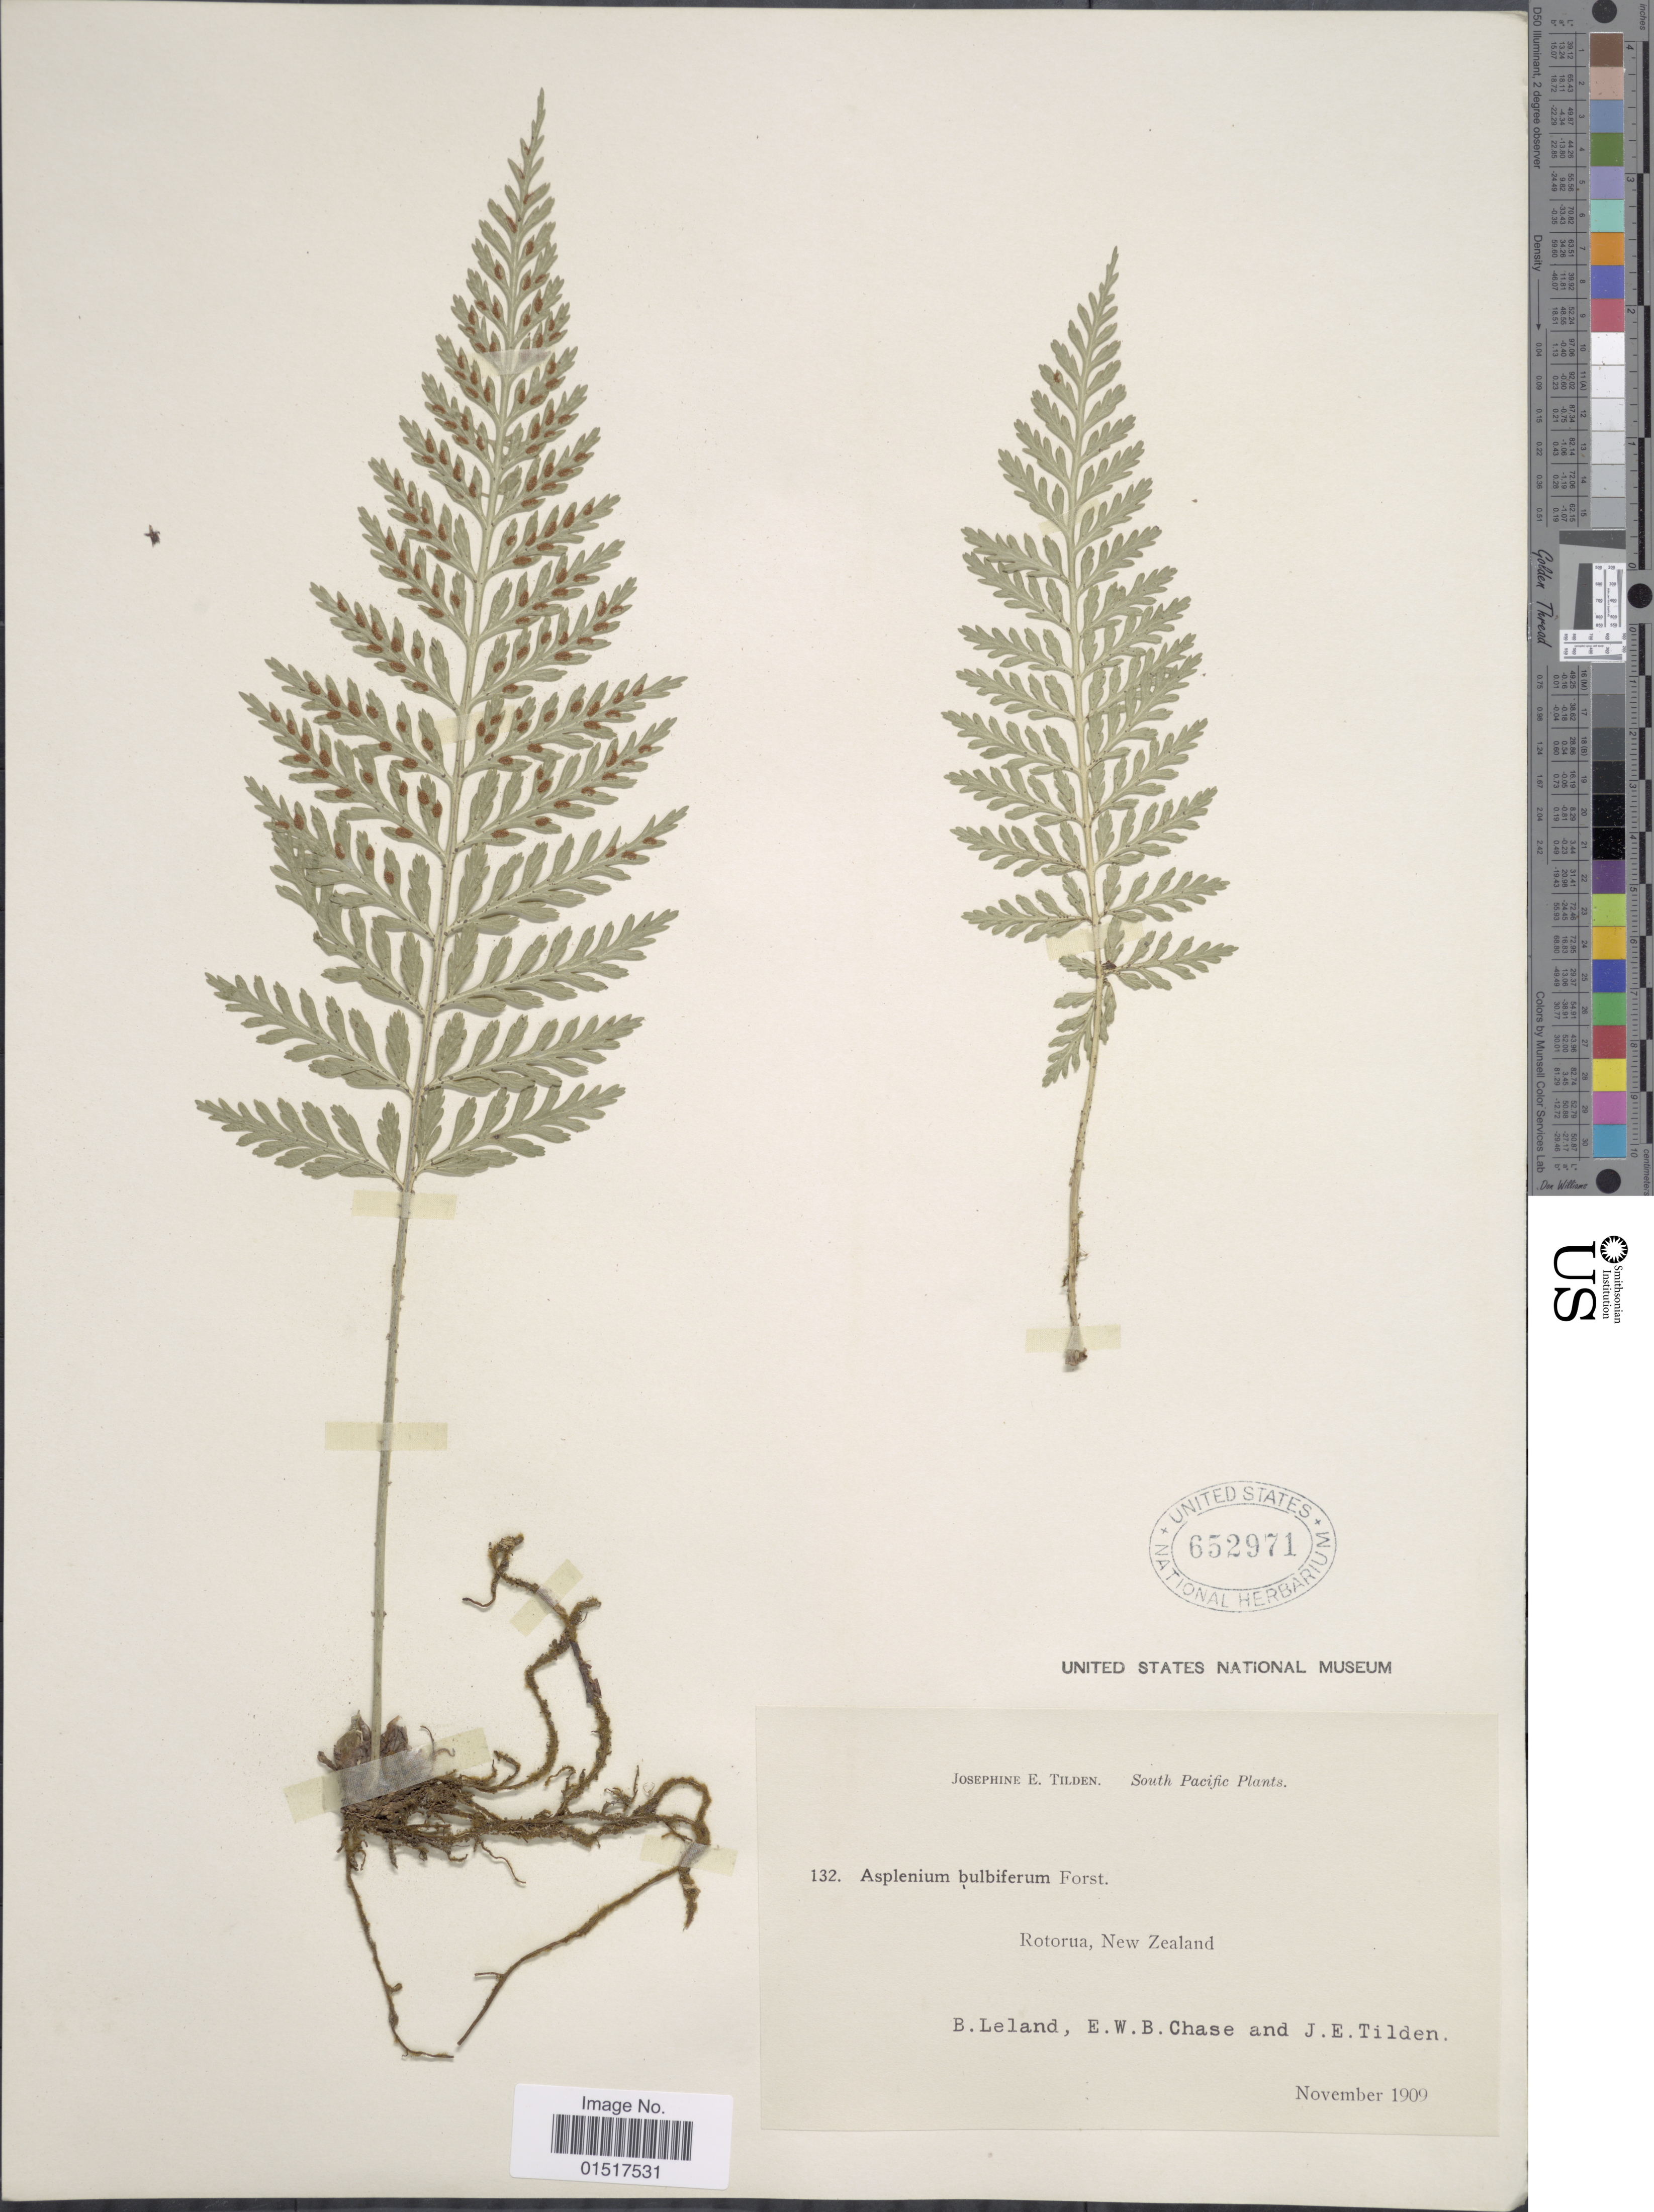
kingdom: Plantae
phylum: Tracheophyta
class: Polypodiopsida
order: Polypodiales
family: Aspleniaceae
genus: Asplenium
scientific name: Asplenium bulbiferum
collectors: B. Leland, E. W. Chase & J. E. Tilden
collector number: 132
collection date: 1909-11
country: New Zealand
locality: South Pacific. Rotorua.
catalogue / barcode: US 652971